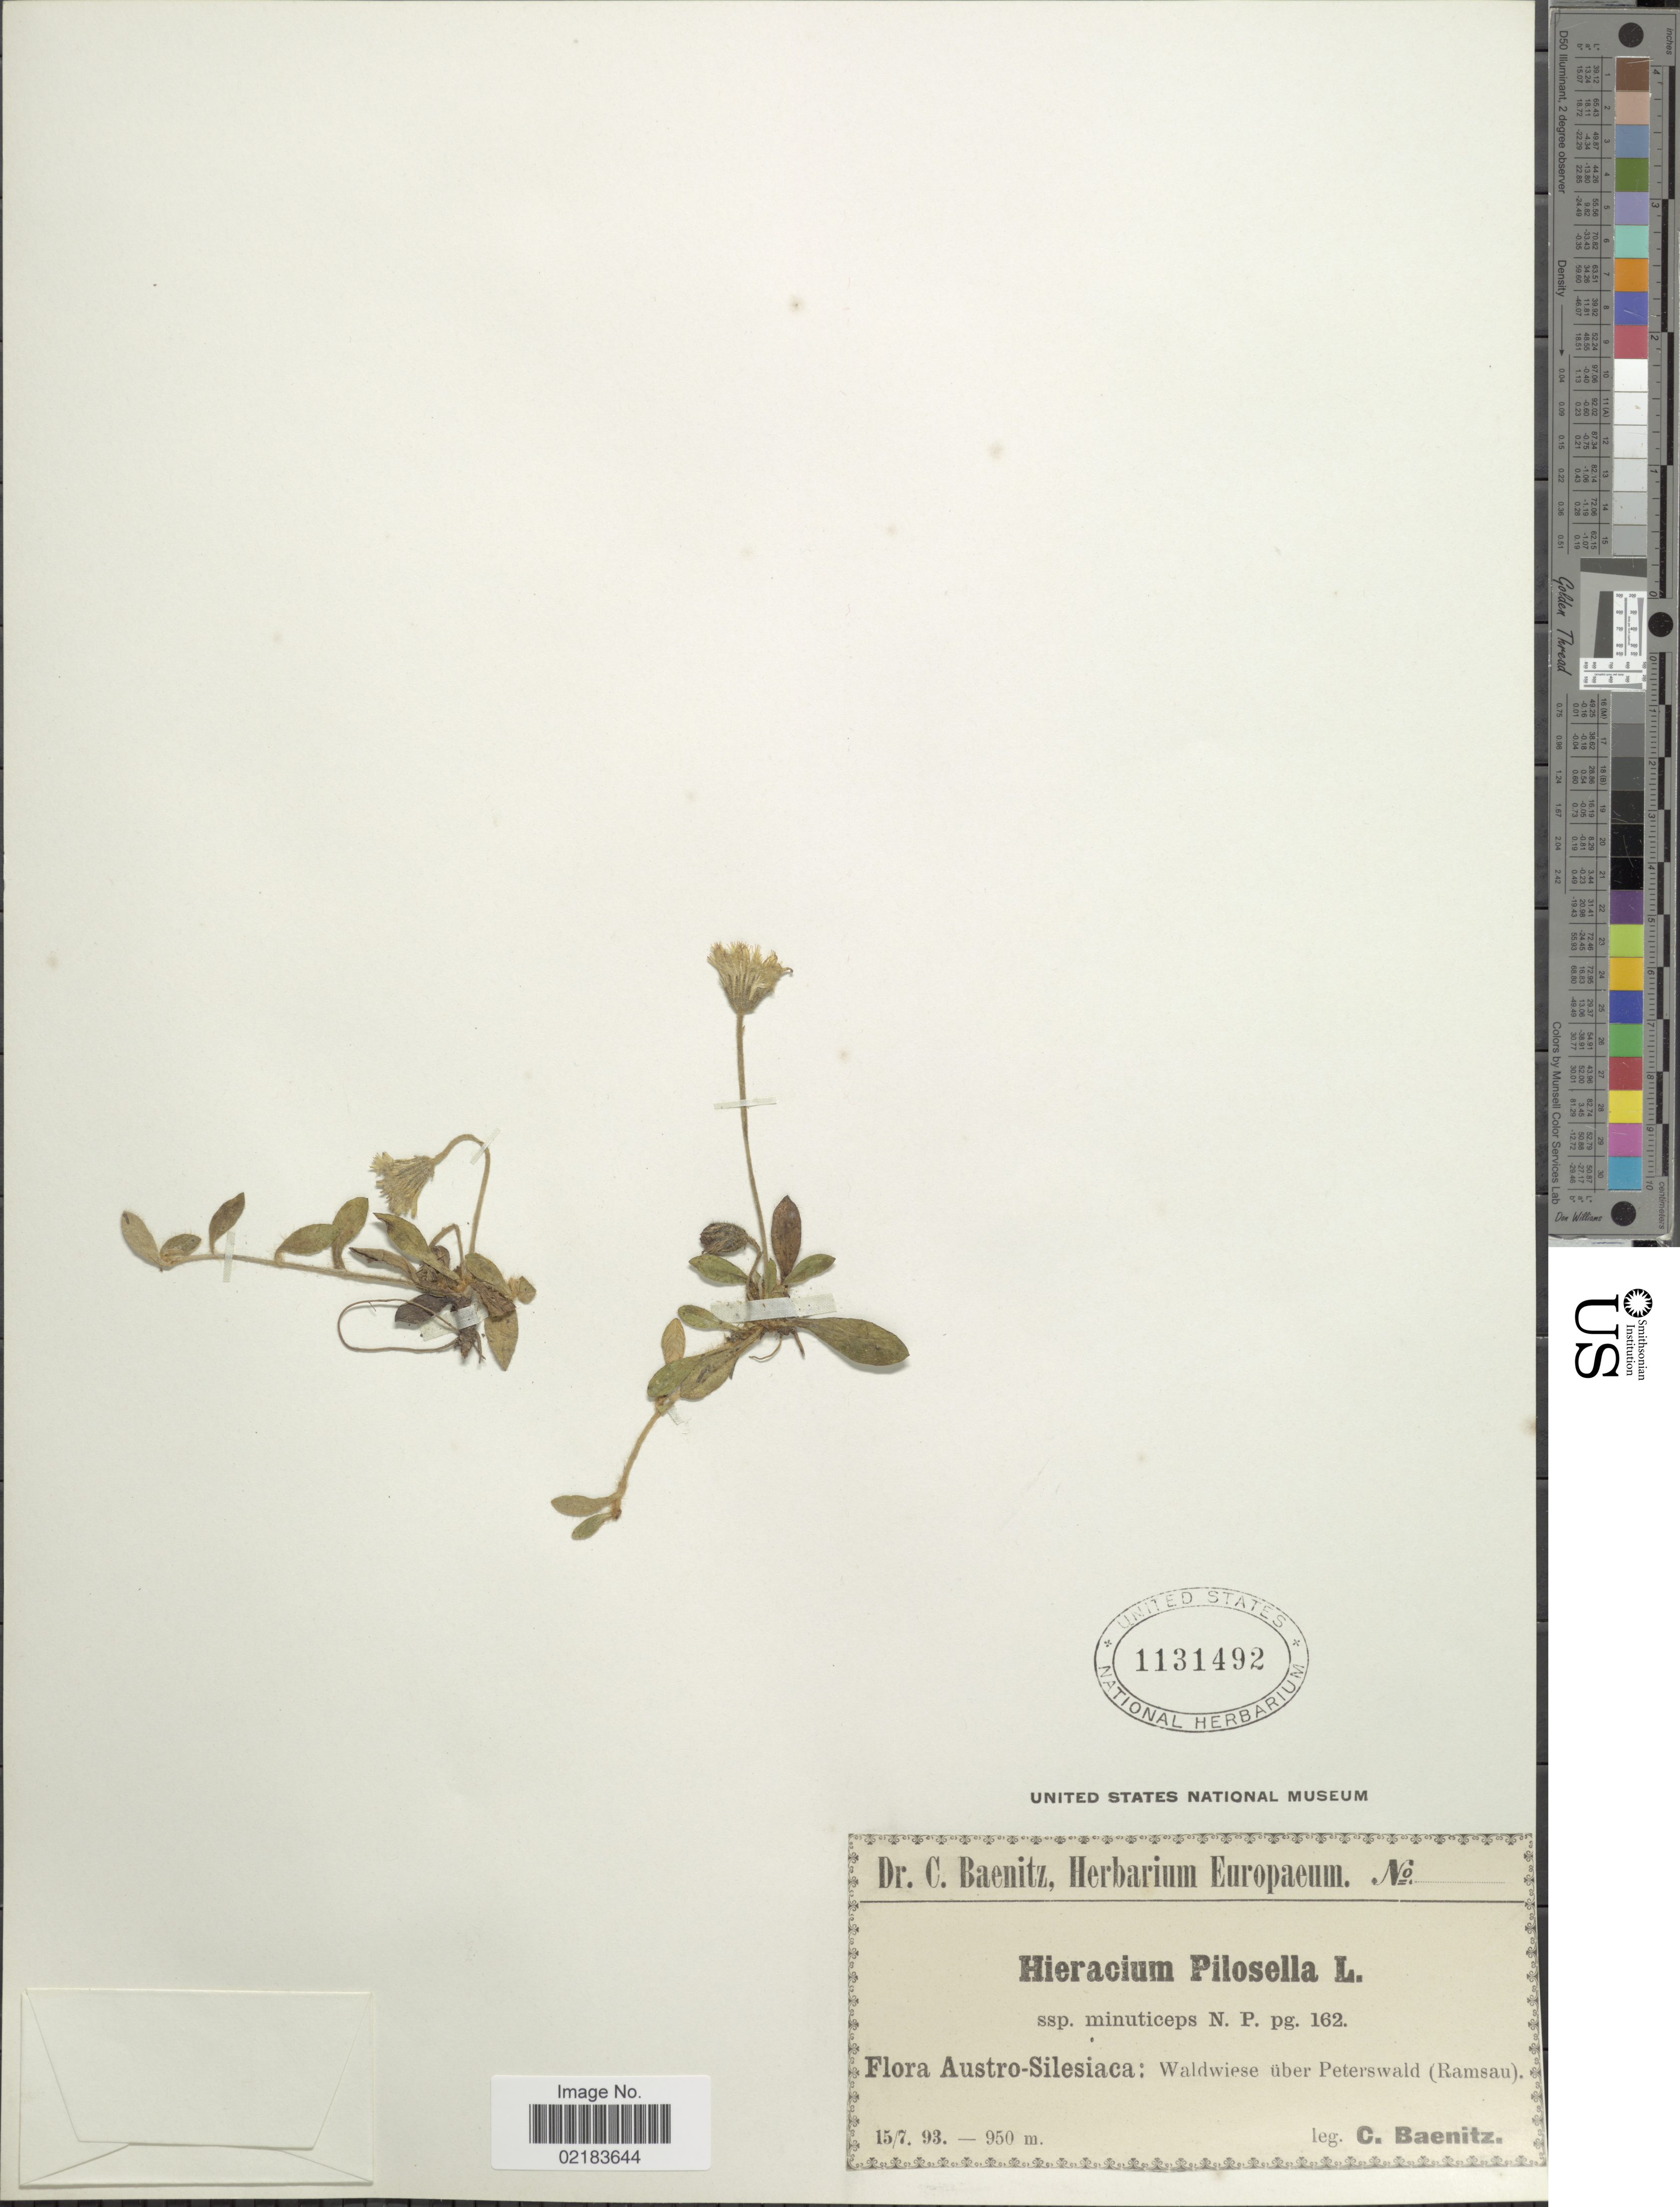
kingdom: Plantae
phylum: Tracheophyta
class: Magnoliopsida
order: Asterales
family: Asteraceae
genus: Pilosella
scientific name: Pilosella officinarum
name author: Vaill.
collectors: C. G. Baenitz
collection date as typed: Transcribed d/m/y: 15/7/93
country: Czechia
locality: Austro-Silesiaca: Waldwiese über Peterswald (Ramsau)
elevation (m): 950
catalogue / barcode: US 1131492